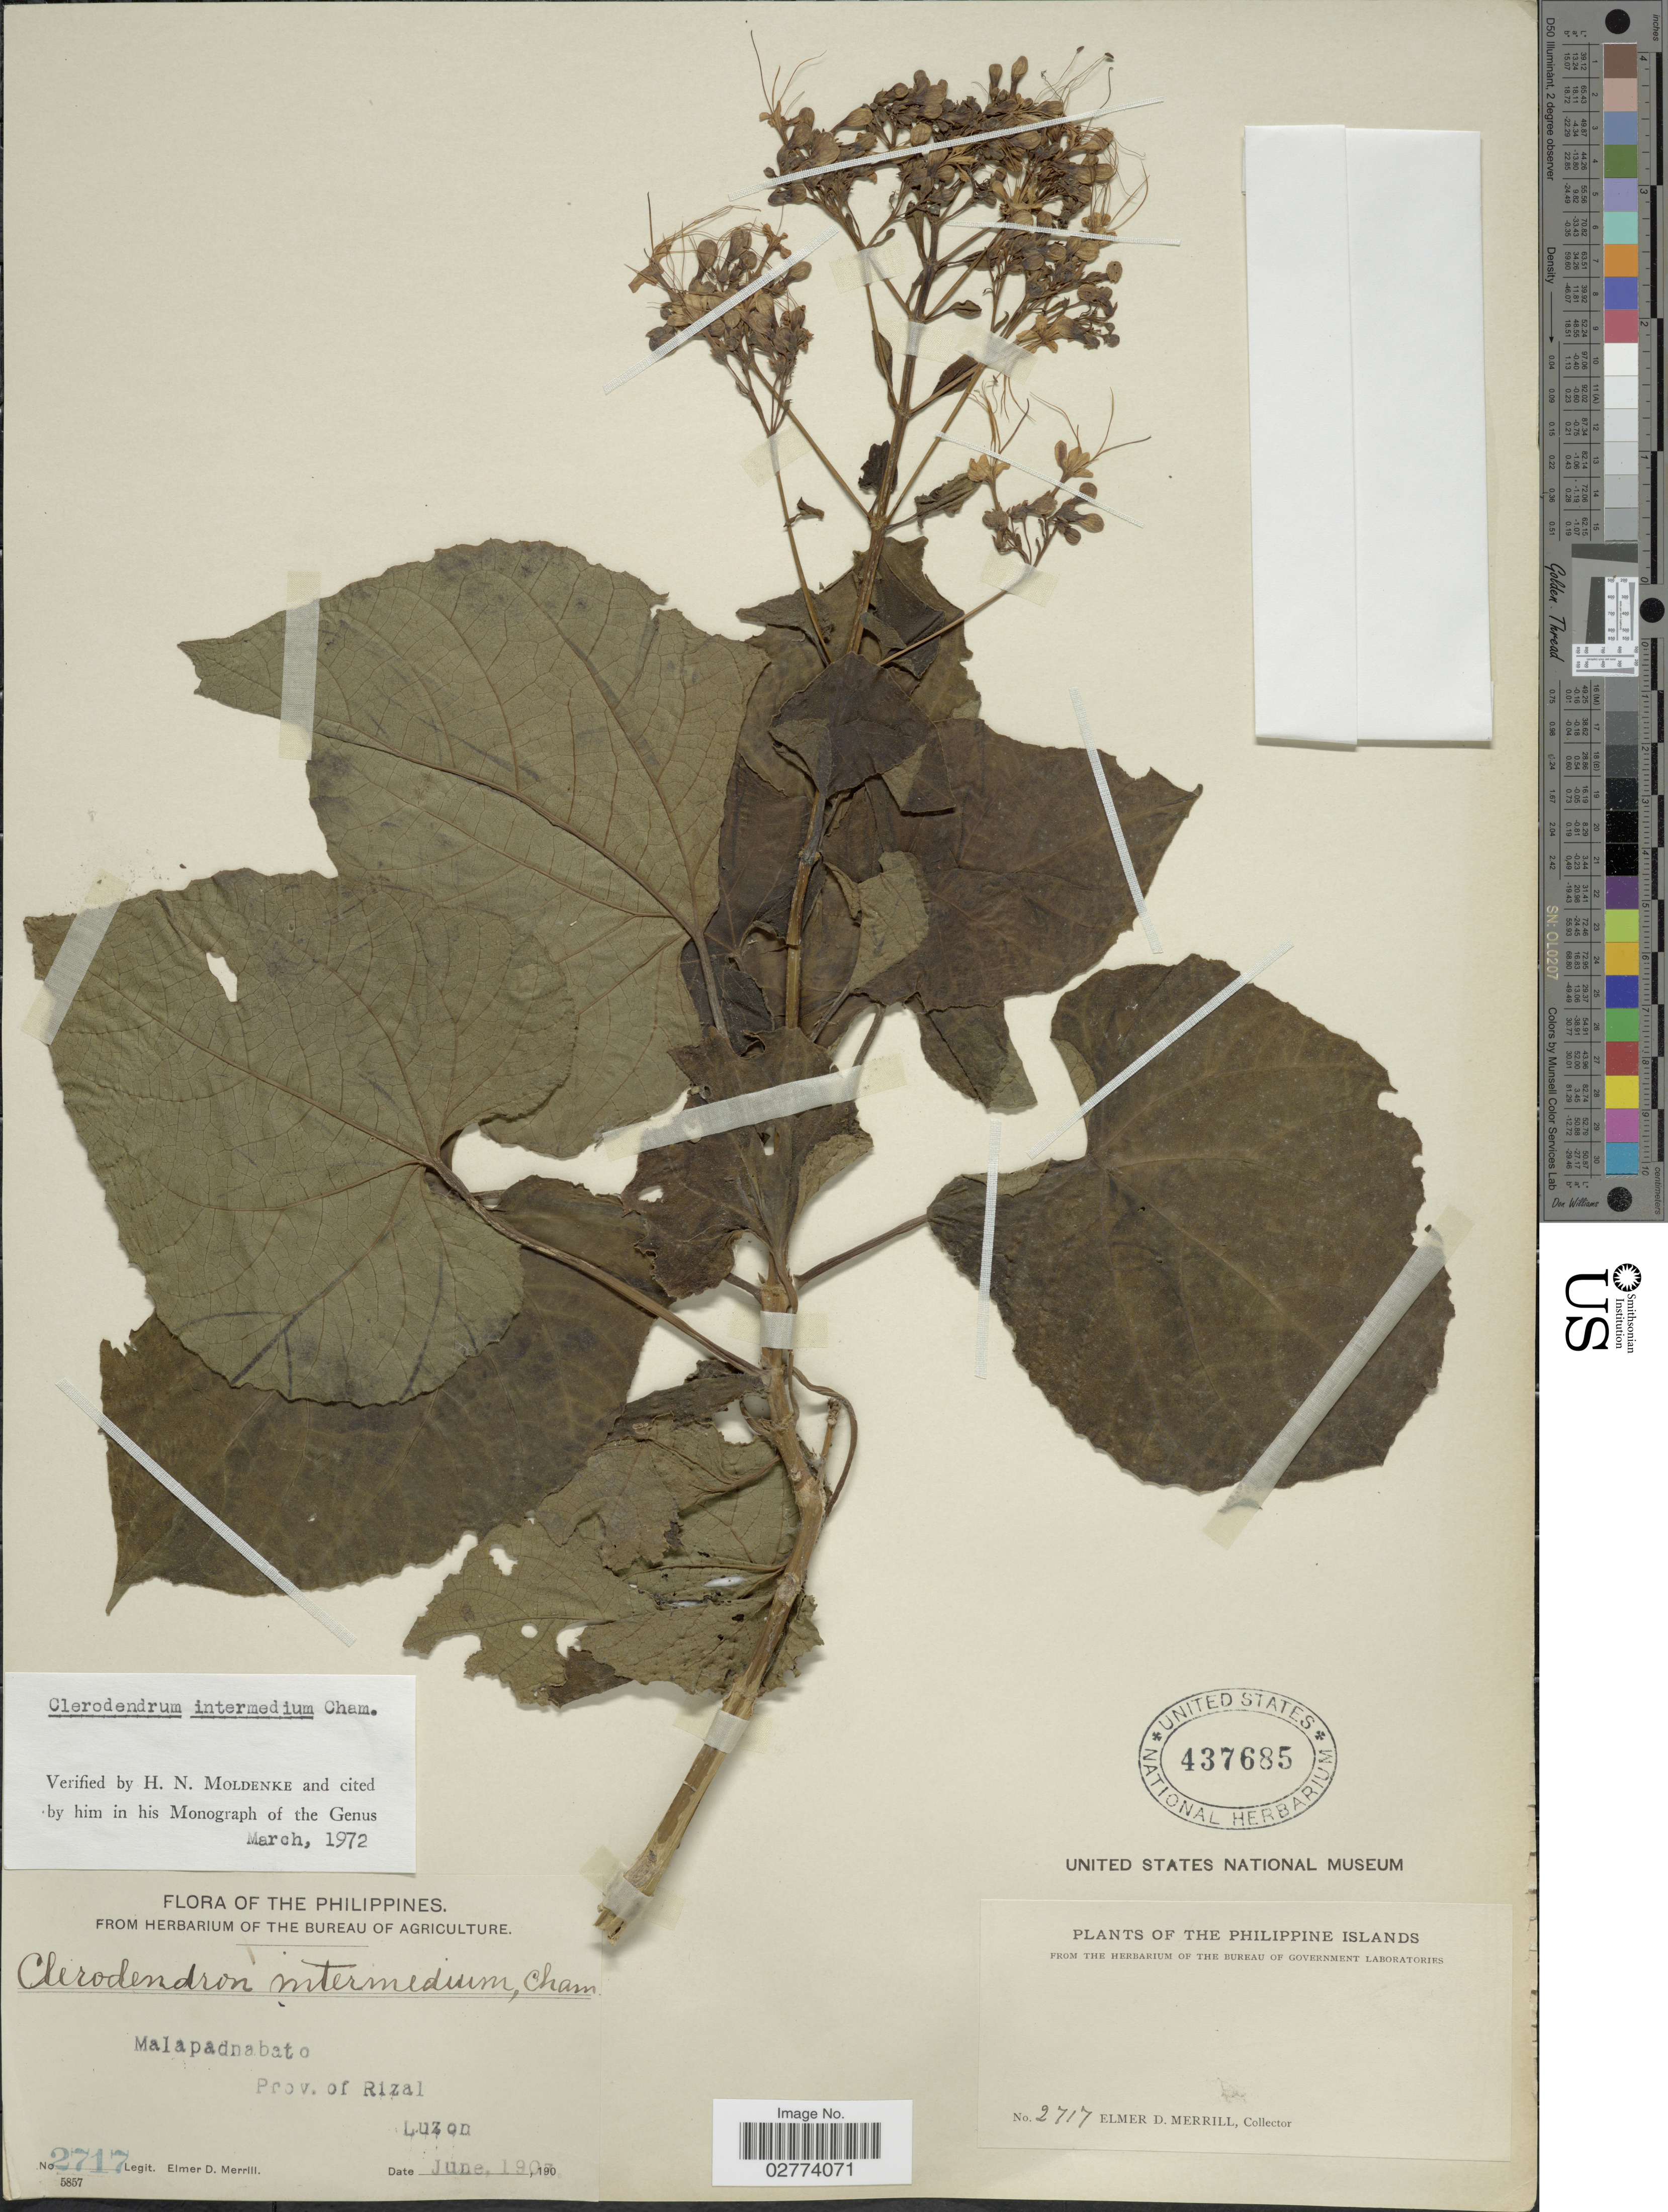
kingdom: Plantae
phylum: Tracheophyta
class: Magnoliopsida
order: Lamiales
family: Lamiaceae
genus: Clerodendrum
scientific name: Clerodendrum intermedium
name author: Cham.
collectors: E. D. Merrill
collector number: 2717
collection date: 1903-06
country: Philippines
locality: Malapadnabato, Prov. of Rizal, Luzon.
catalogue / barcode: US 437685